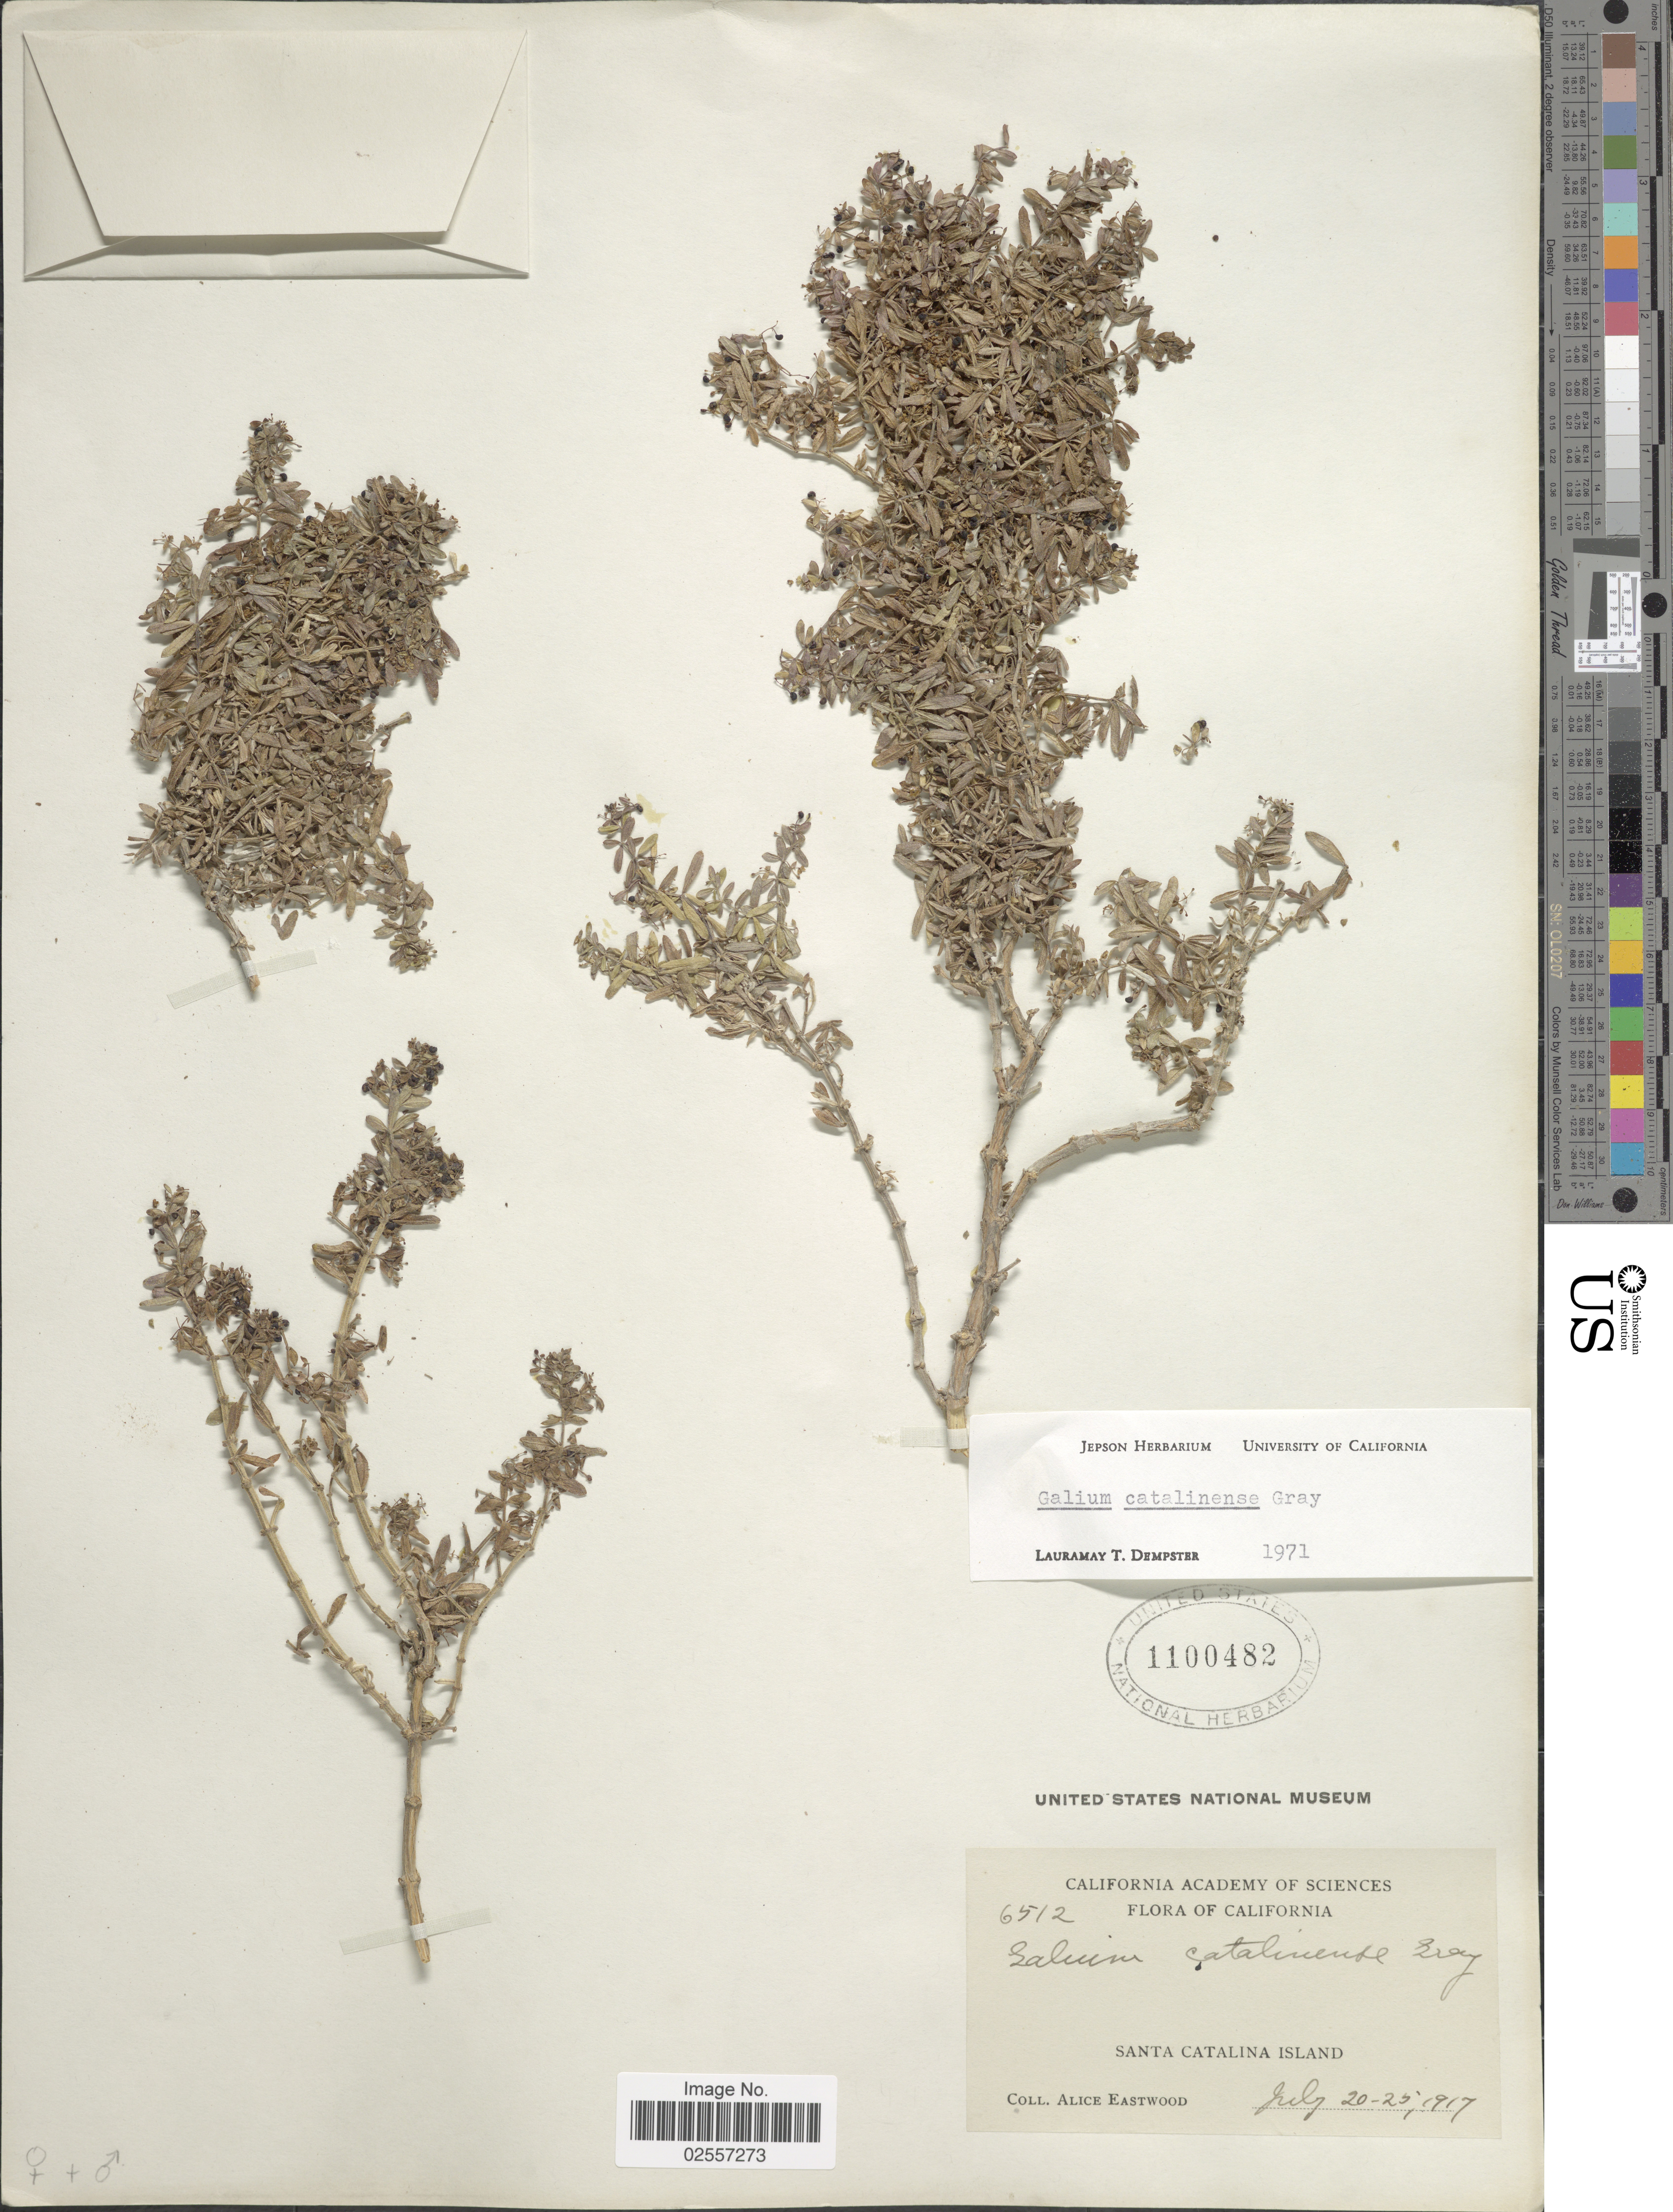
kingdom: Plantae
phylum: Tracheophyta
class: Magnoliopsida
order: Gentianales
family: Rubiaceae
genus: Galium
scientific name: Galium catalinense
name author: A. Gray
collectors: A. Eastwood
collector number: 6512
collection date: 1917-07-20/1917-07-25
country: United States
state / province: California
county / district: Los Angeles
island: Santa Catalina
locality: Santa Catalina Island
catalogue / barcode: US 1100482